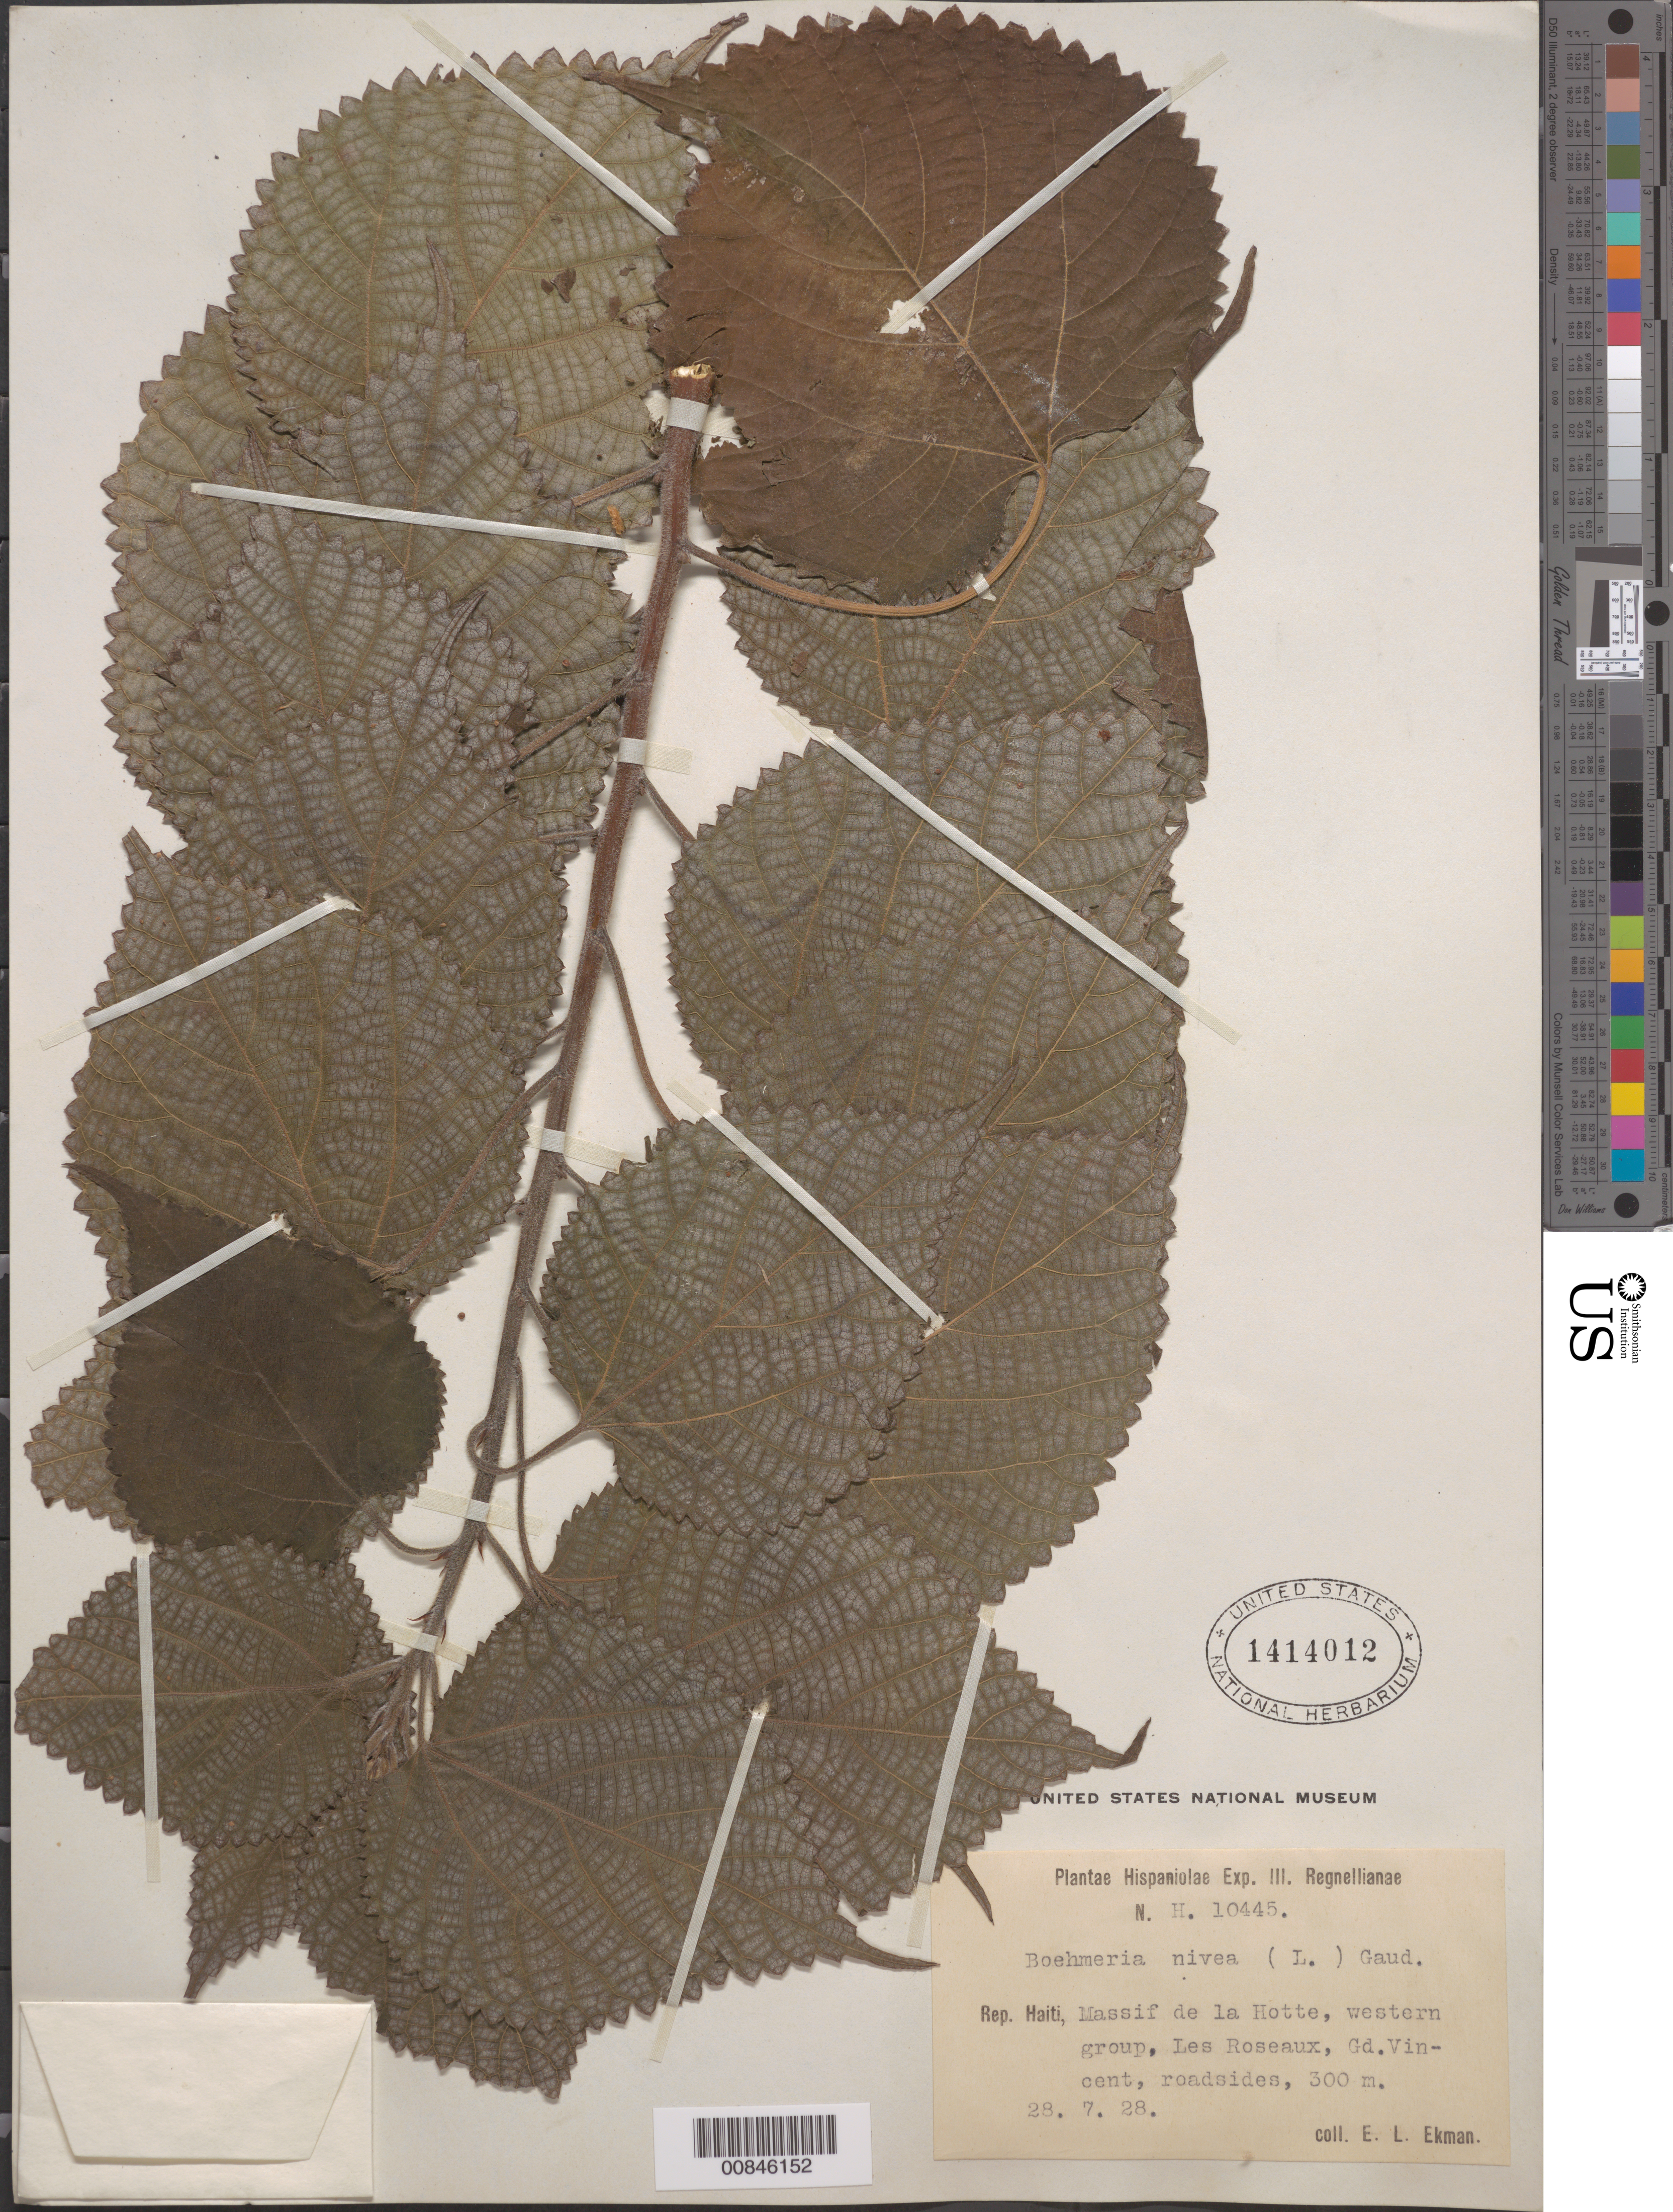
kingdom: Plantae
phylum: Tracheophyta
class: Magnoliopsida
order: Rosales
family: Urticaceae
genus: Boehmeria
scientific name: Boehmeria nivea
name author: (L.) Gaudich.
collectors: E. L. Ekman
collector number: H 10445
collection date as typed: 28 Jul 1928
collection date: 1928-07-28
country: Haiti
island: Hispaniola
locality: Massif de la Hotte, western group, Les Roseaux, Gd. Vincent, roadsides.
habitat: Roadsides.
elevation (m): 300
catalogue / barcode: US 1414012